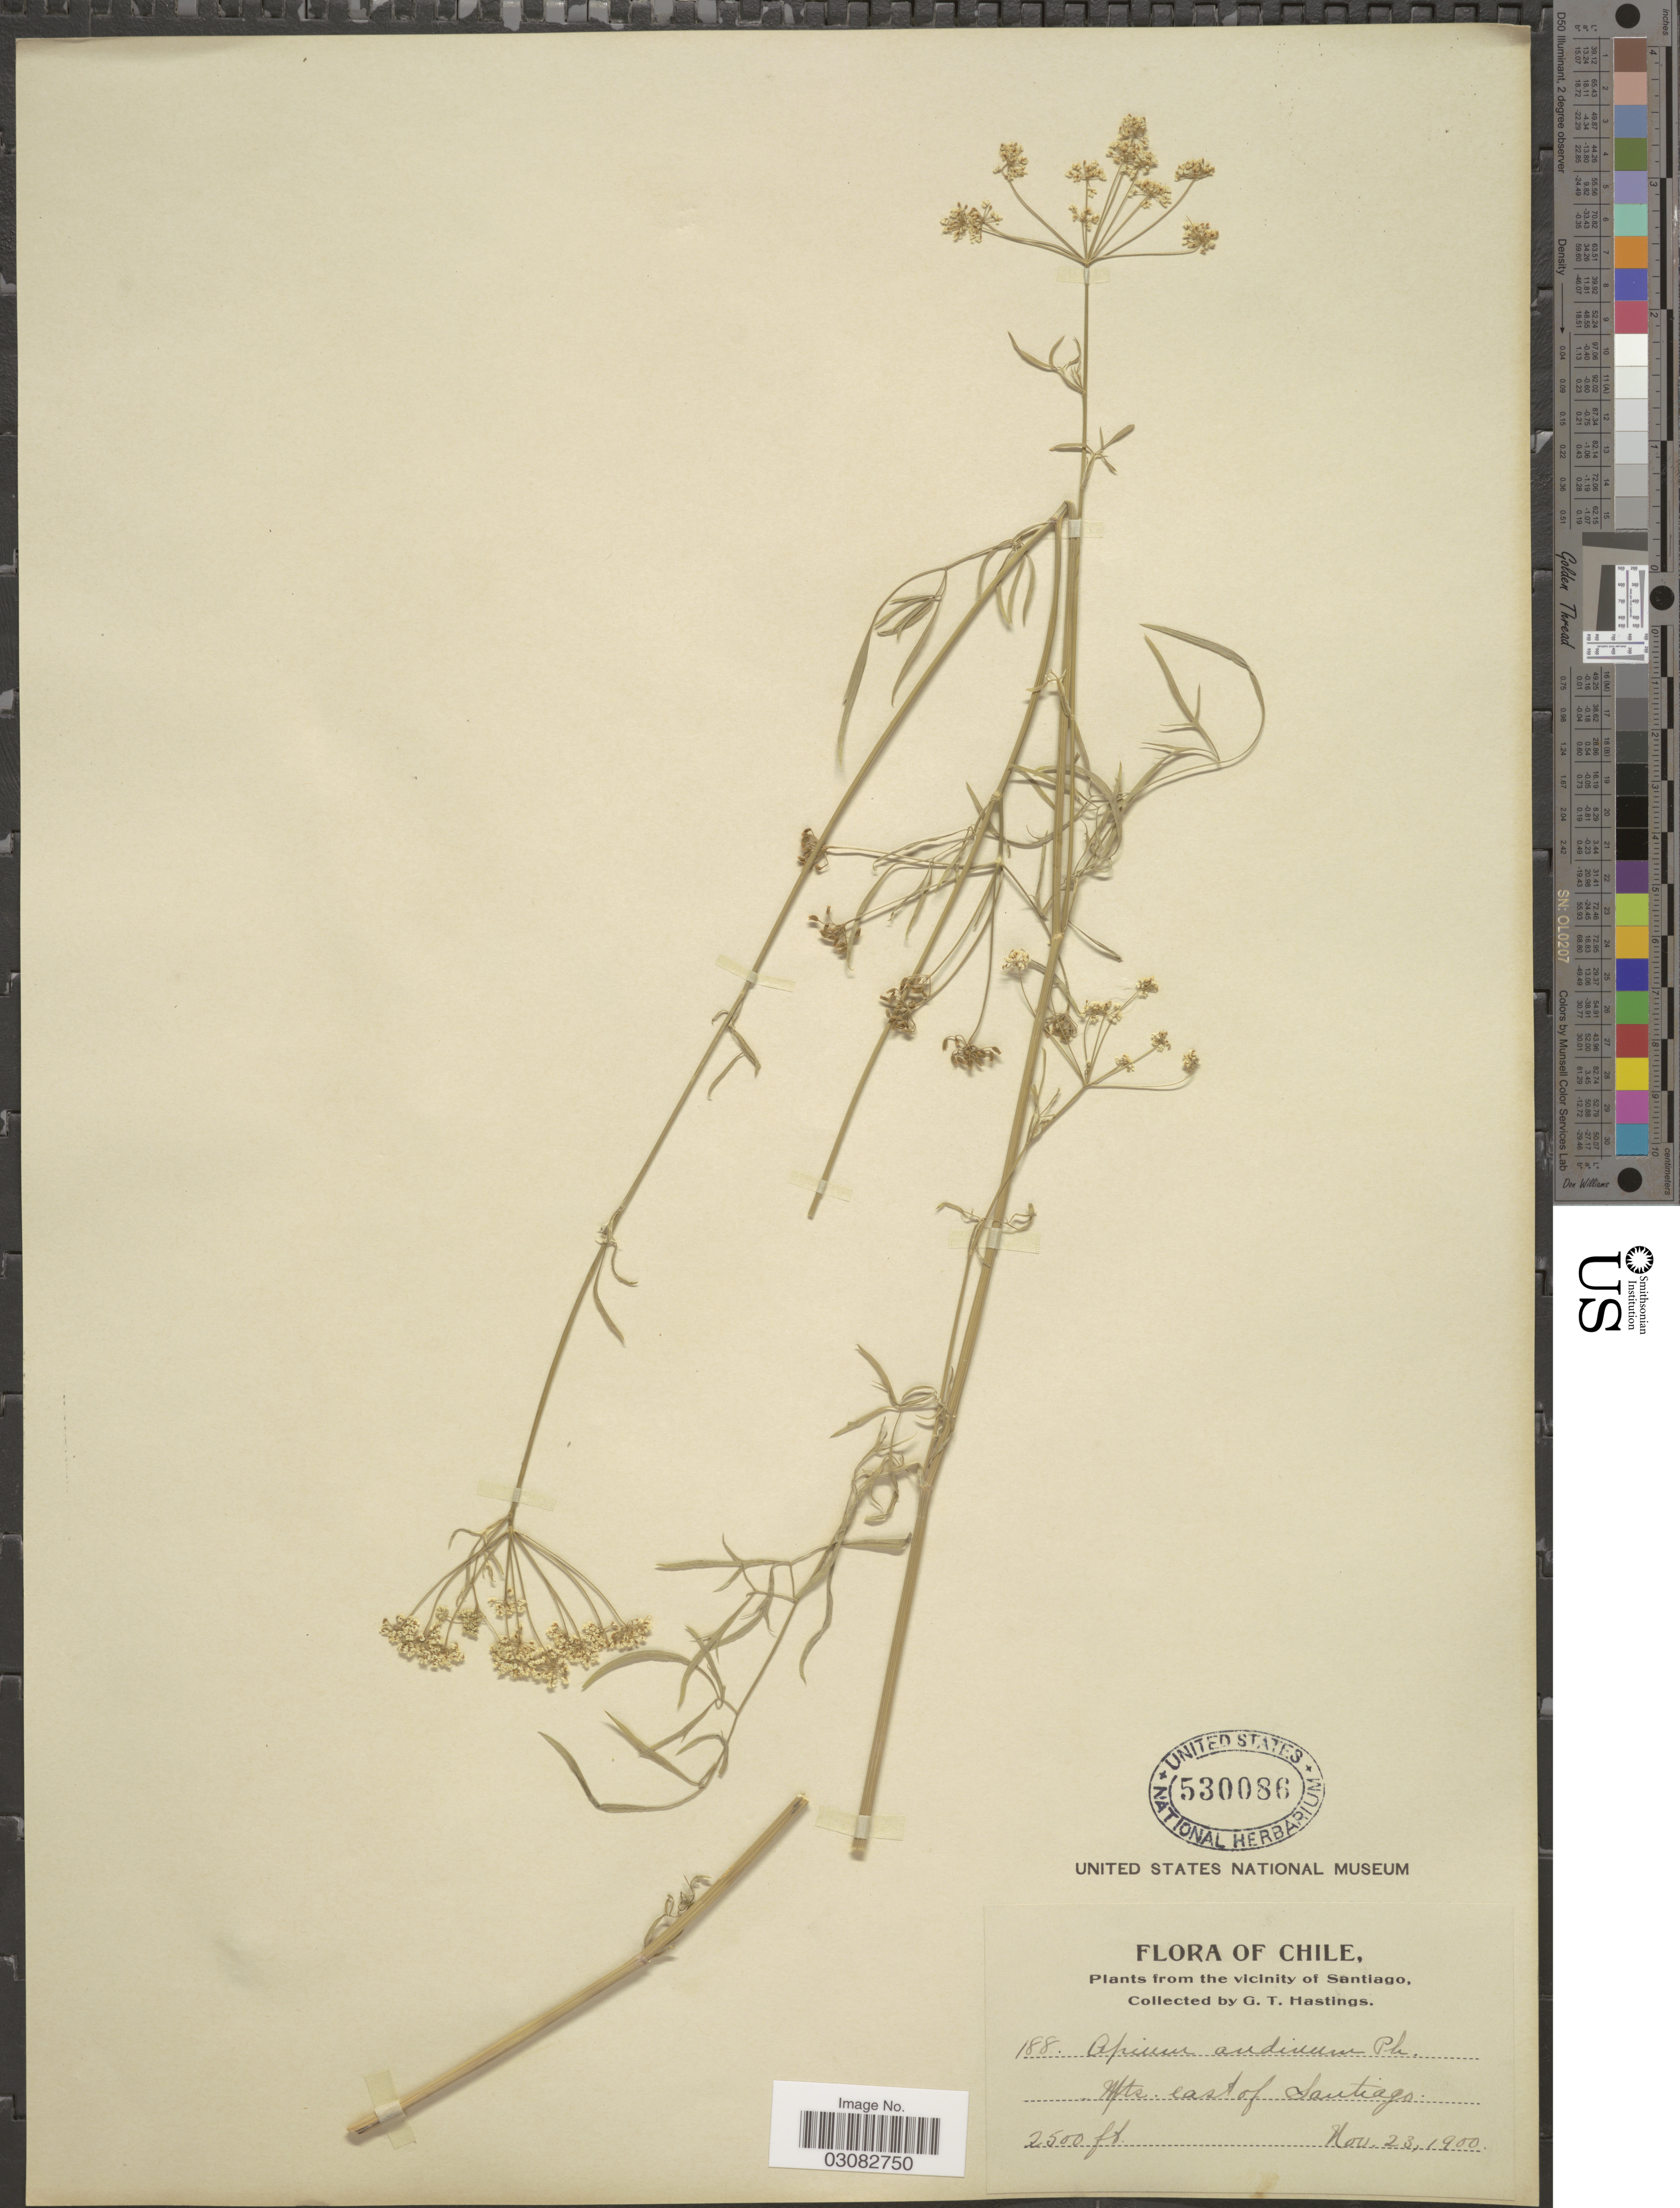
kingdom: Plantae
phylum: Tracheophyta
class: Magnoliopsida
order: Apiales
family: Apiaceae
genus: Apium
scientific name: Apium australe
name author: Thouars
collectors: G. Hastings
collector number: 188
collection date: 1900-11-23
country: Chile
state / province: Región Metropolitana (RM)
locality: Vicinity of Santiago. Mts. east of Santiago.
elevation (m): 762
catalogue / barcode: US 530086